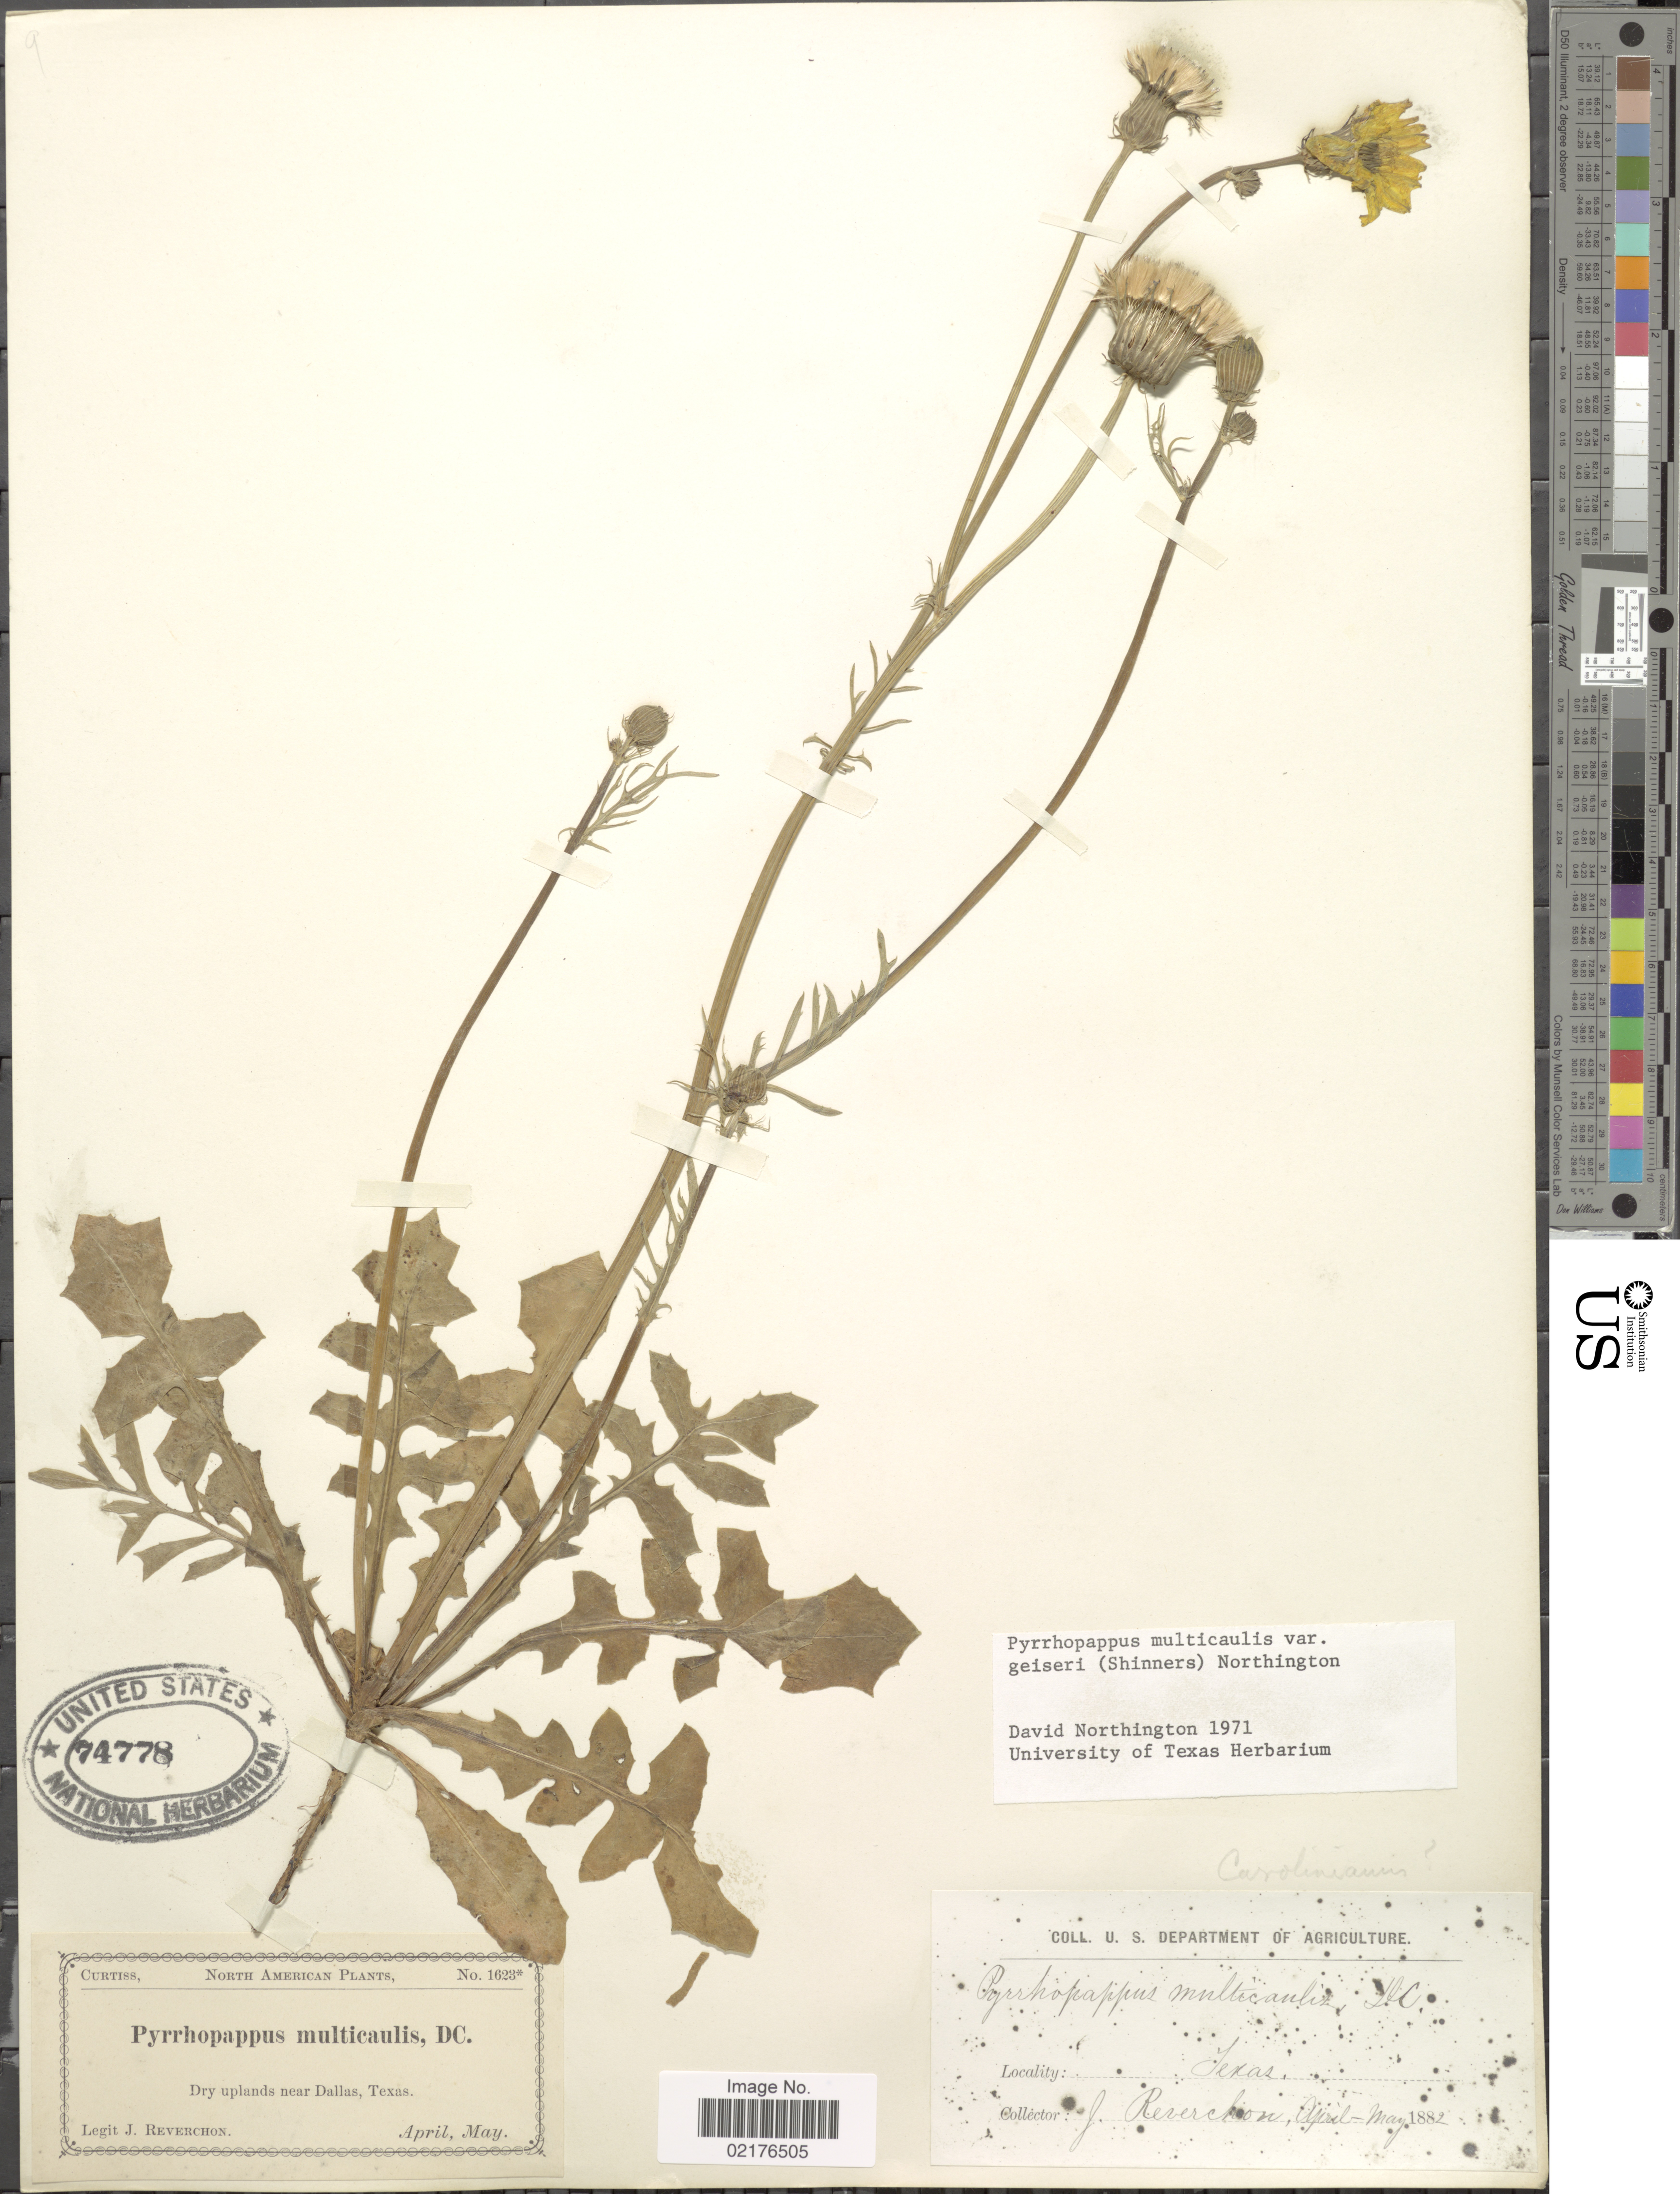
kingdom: Plantae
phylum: Tracheophyta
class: Magnoliopsida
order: Asterales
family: Asteraceae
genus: Pyrrhopappus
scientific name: Pyrrhopappus pauciflorus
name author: (D. Don) DC.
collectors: J. Reverchon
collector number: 1623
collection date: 1882-04/1882-05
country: United States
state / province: Texas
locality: North American, Dry uplands near Dallas, Texas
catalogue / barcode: US 74778